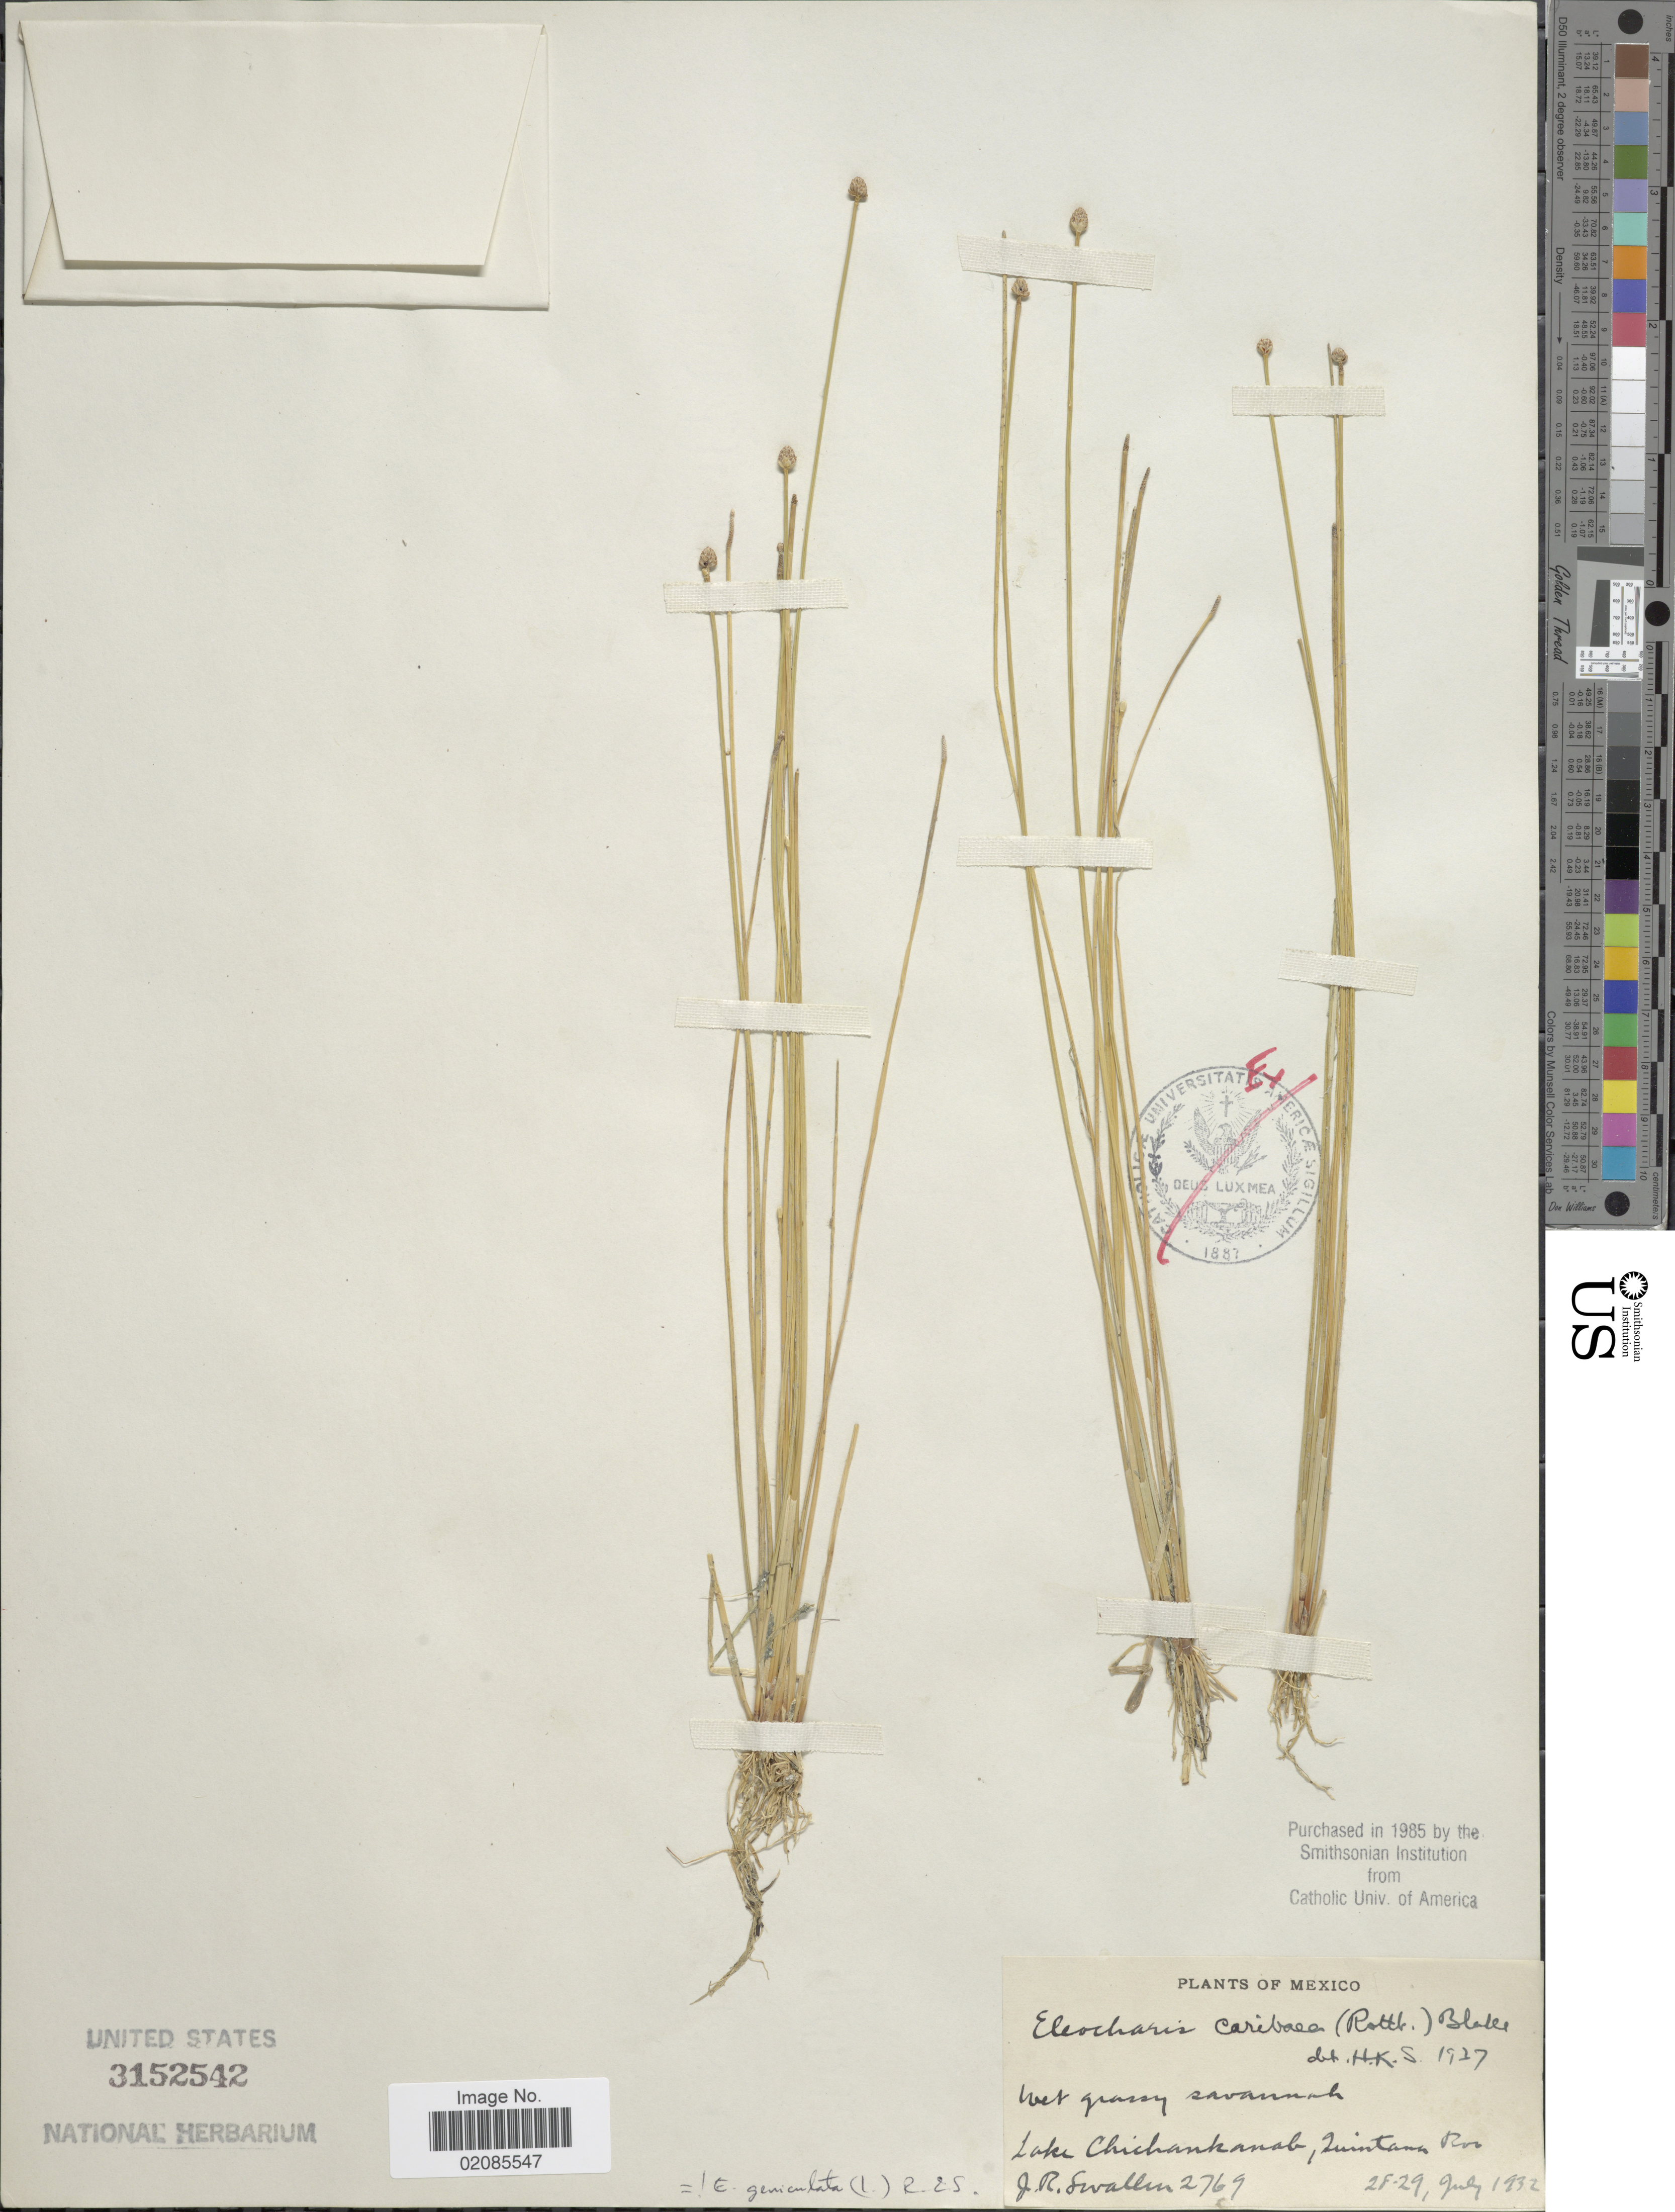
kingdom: Plantae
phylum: Tracheophyta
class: Liliopsida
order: Poales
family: Cyperaceae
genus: Eleocharis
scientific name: Eleocharis geniculata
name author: (L.) Roem. & Schult.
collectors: J. R. Swallen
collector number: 2769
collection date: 1932-07-28/1932-07-29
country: Mexico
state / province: Quintana Roo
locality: Wet grassy savannah, Lake Chichankanab.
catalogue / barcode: US 3152542